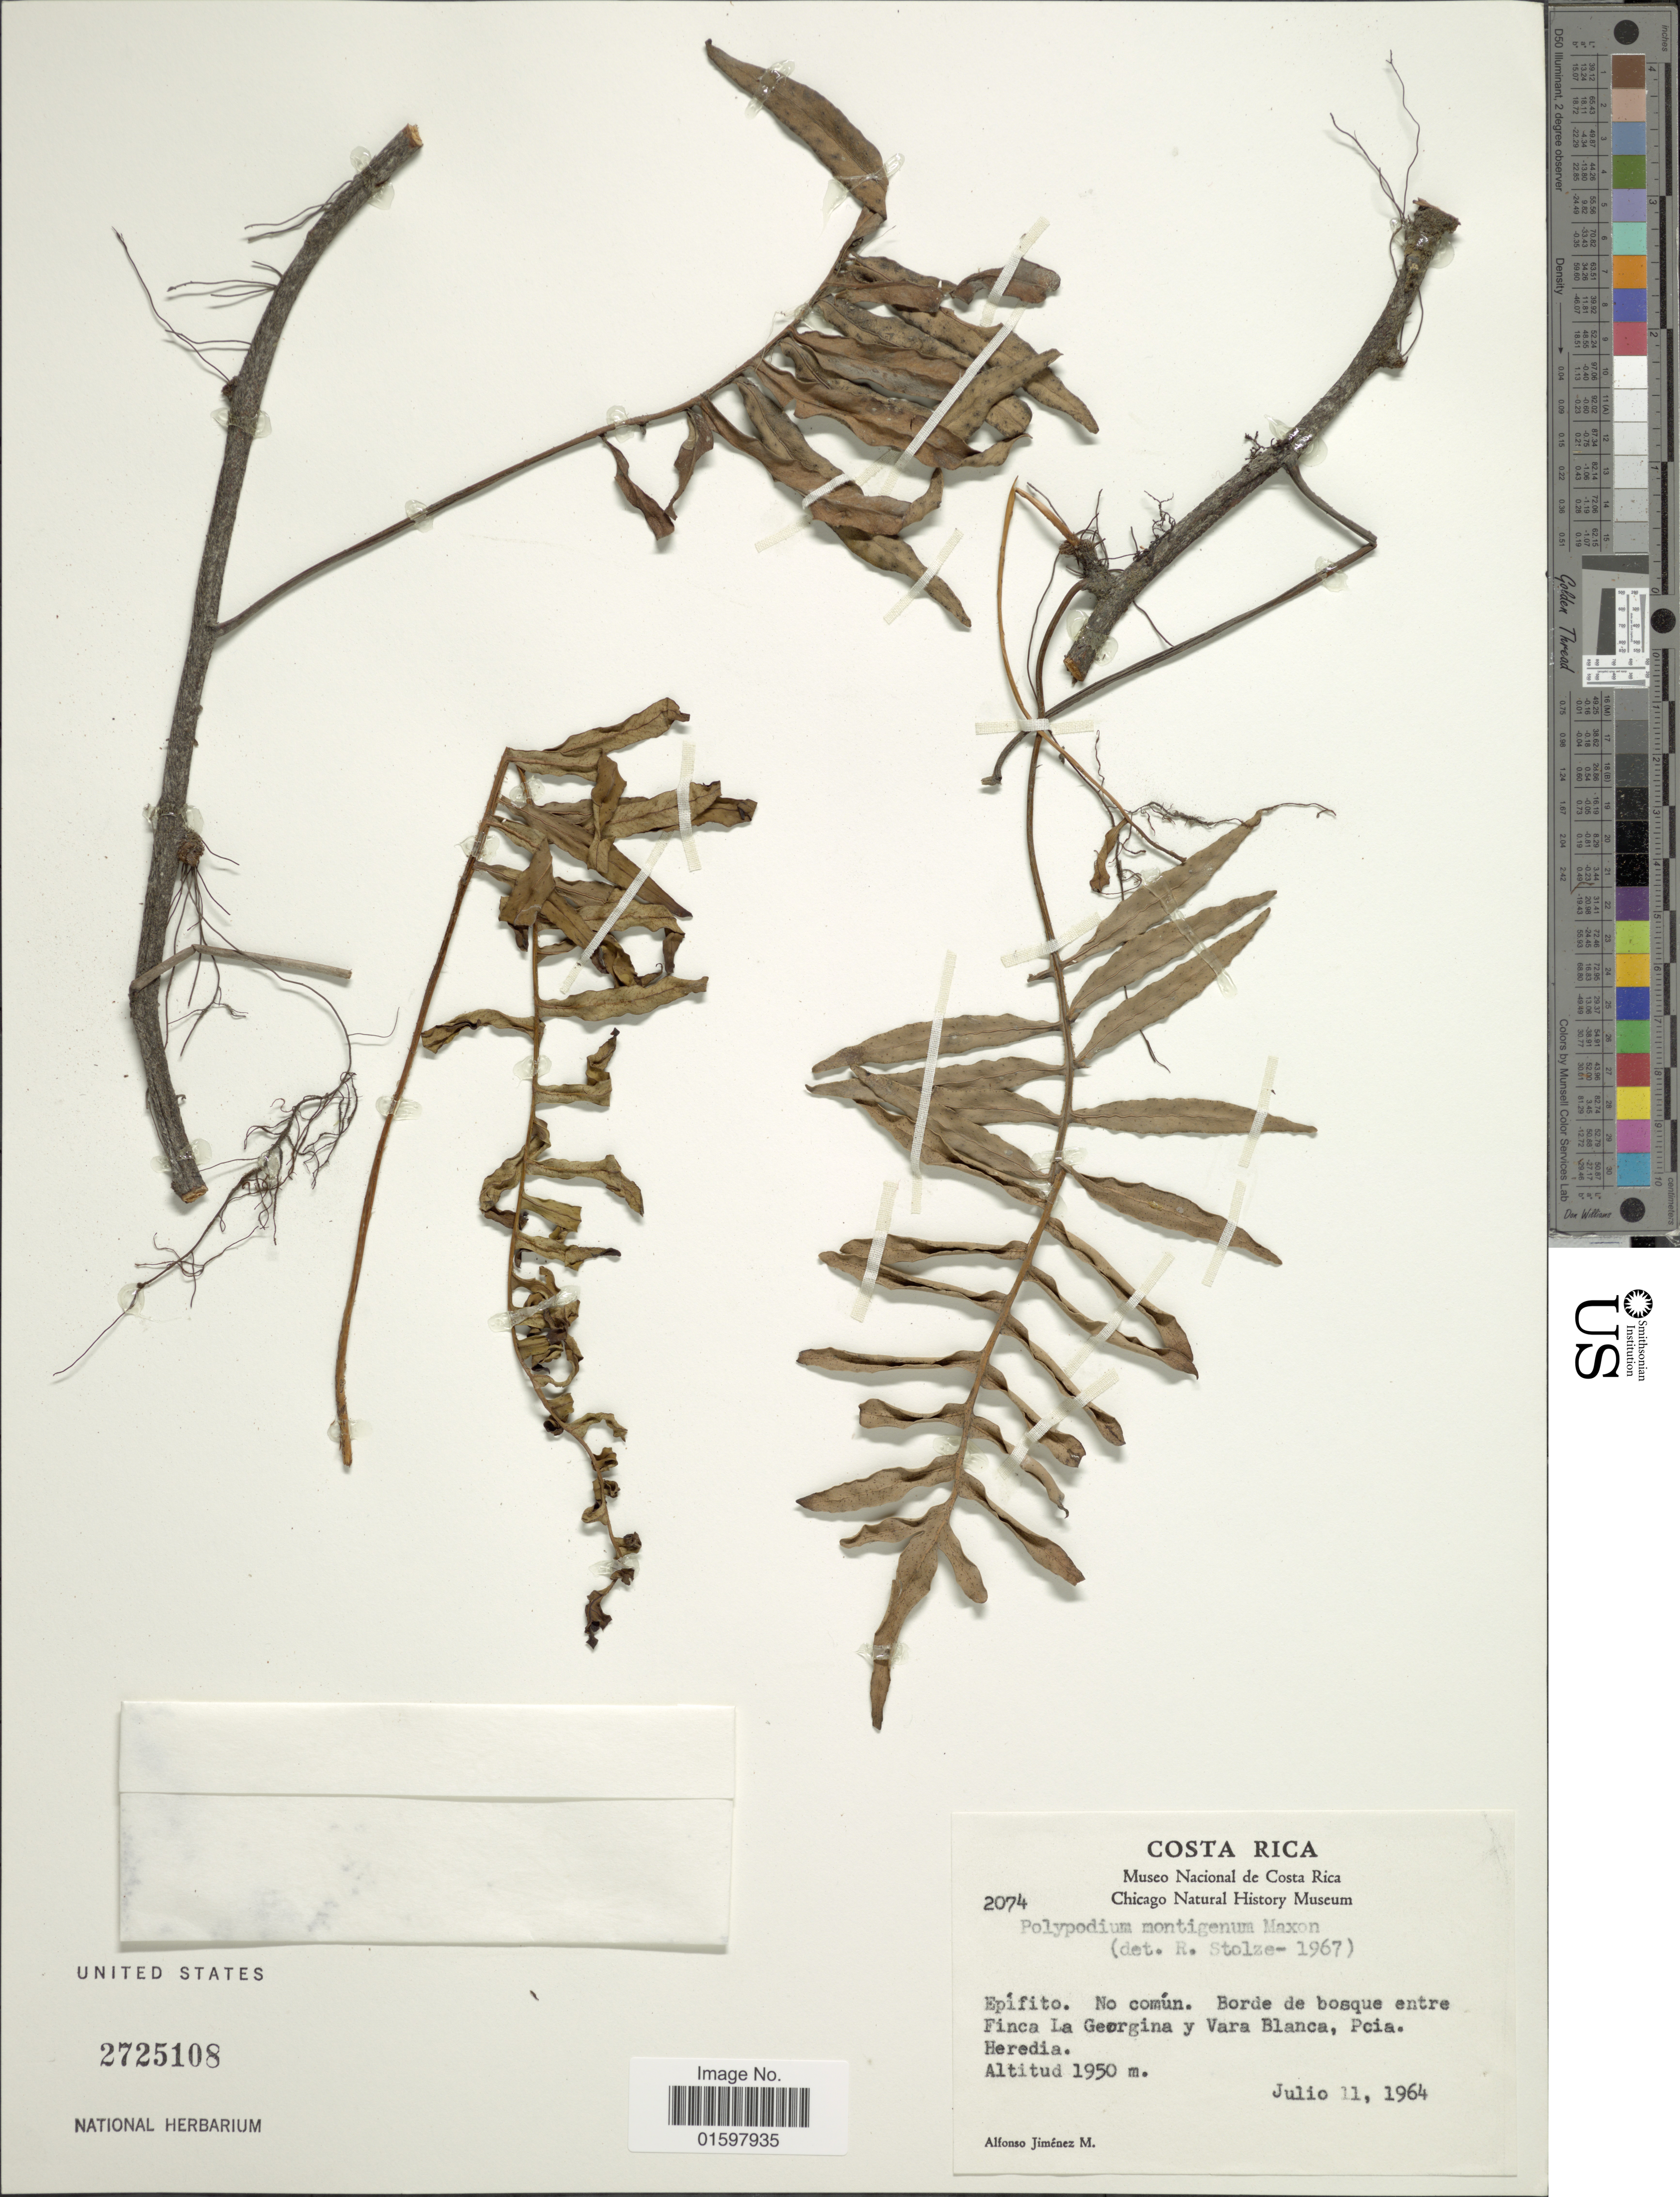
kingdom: Plantae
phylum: Tracheophyta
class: Polypodiopsida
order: Polypodiales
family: Polypodiaceae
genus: Pleopeltis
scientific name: Pleopeltis montigena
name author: (Maxon) A.R. Sm. & Tejero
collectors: A. Jimenez M.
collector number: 2074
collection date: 1964-07-11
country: Costa Rica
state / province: Heredia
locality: Borde de bosque entre Finca La Georgina y Vara Blanca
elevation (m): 1950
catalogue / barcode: US 2725108